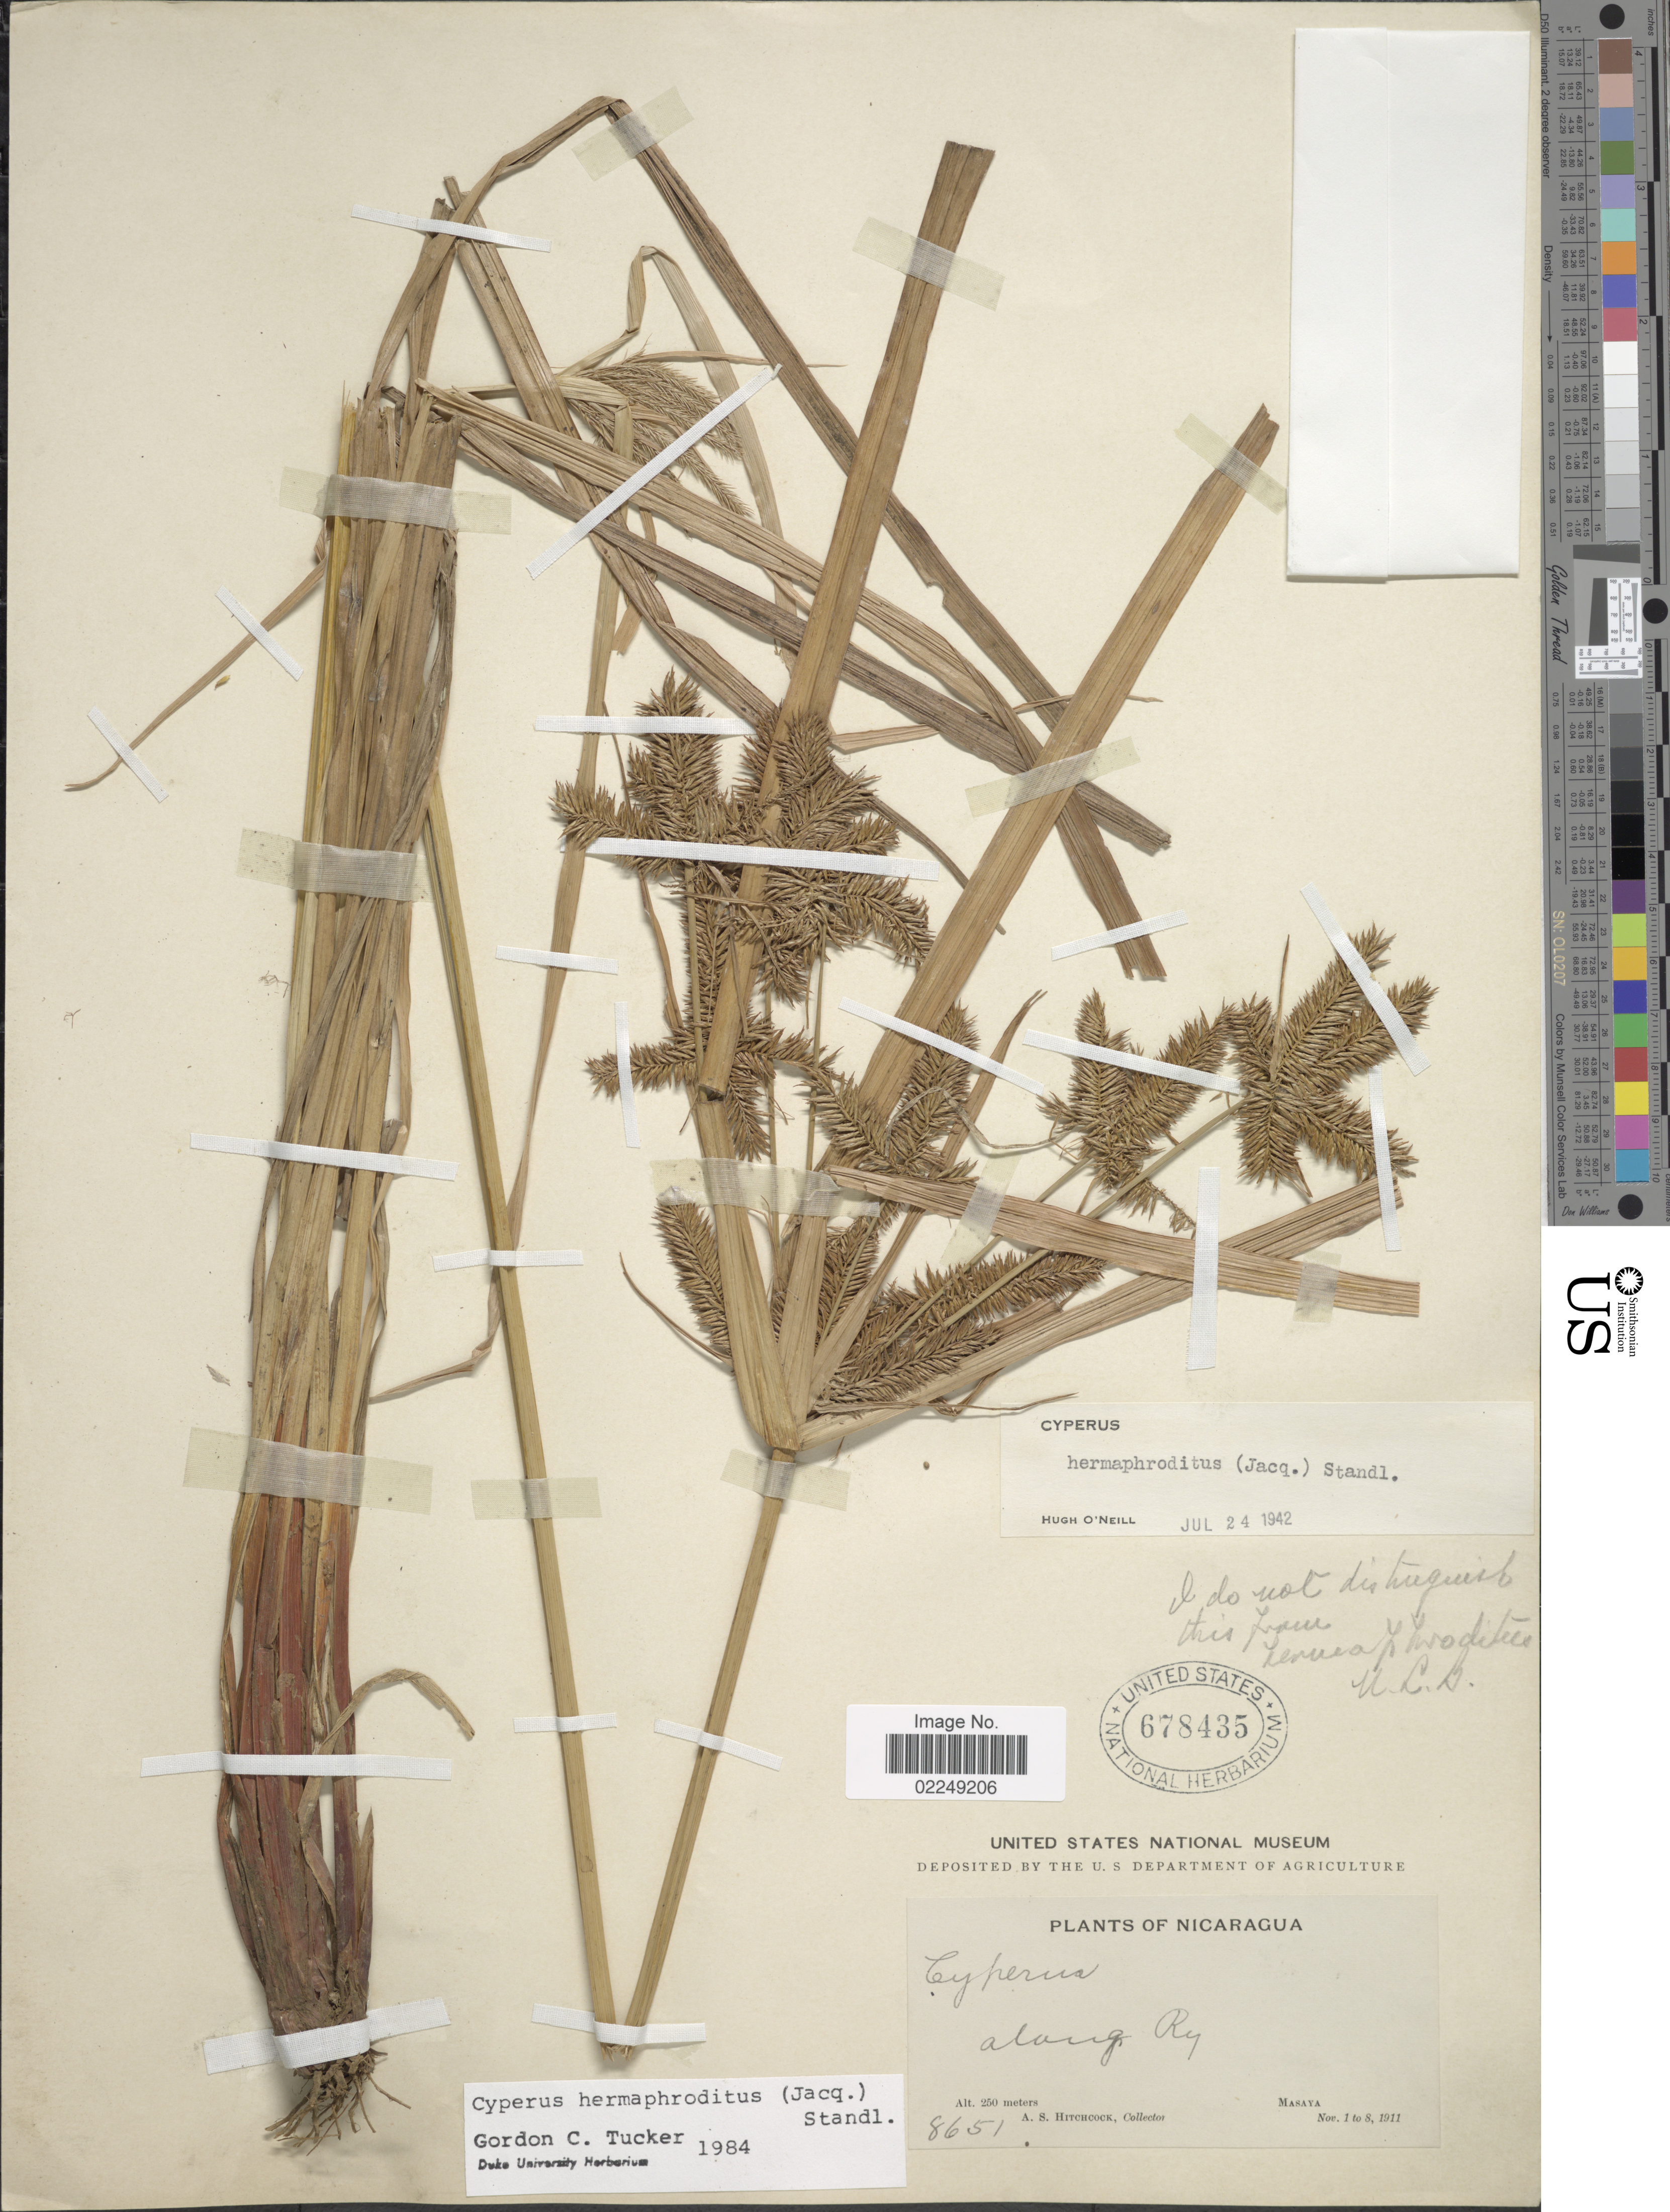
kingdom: Plantae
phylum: Tracheophyta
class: Liliopsida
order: Poales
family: Cyperaceae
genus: Cyperus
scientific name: Cyperus hermaphroditus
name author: (Jacq.) Standl.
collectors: A. S. Hitchcock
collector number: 8651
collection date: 1911-11-01/1911-11-08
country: Nicaragua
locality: Along Ry.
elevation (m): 250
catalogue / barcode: US 678435